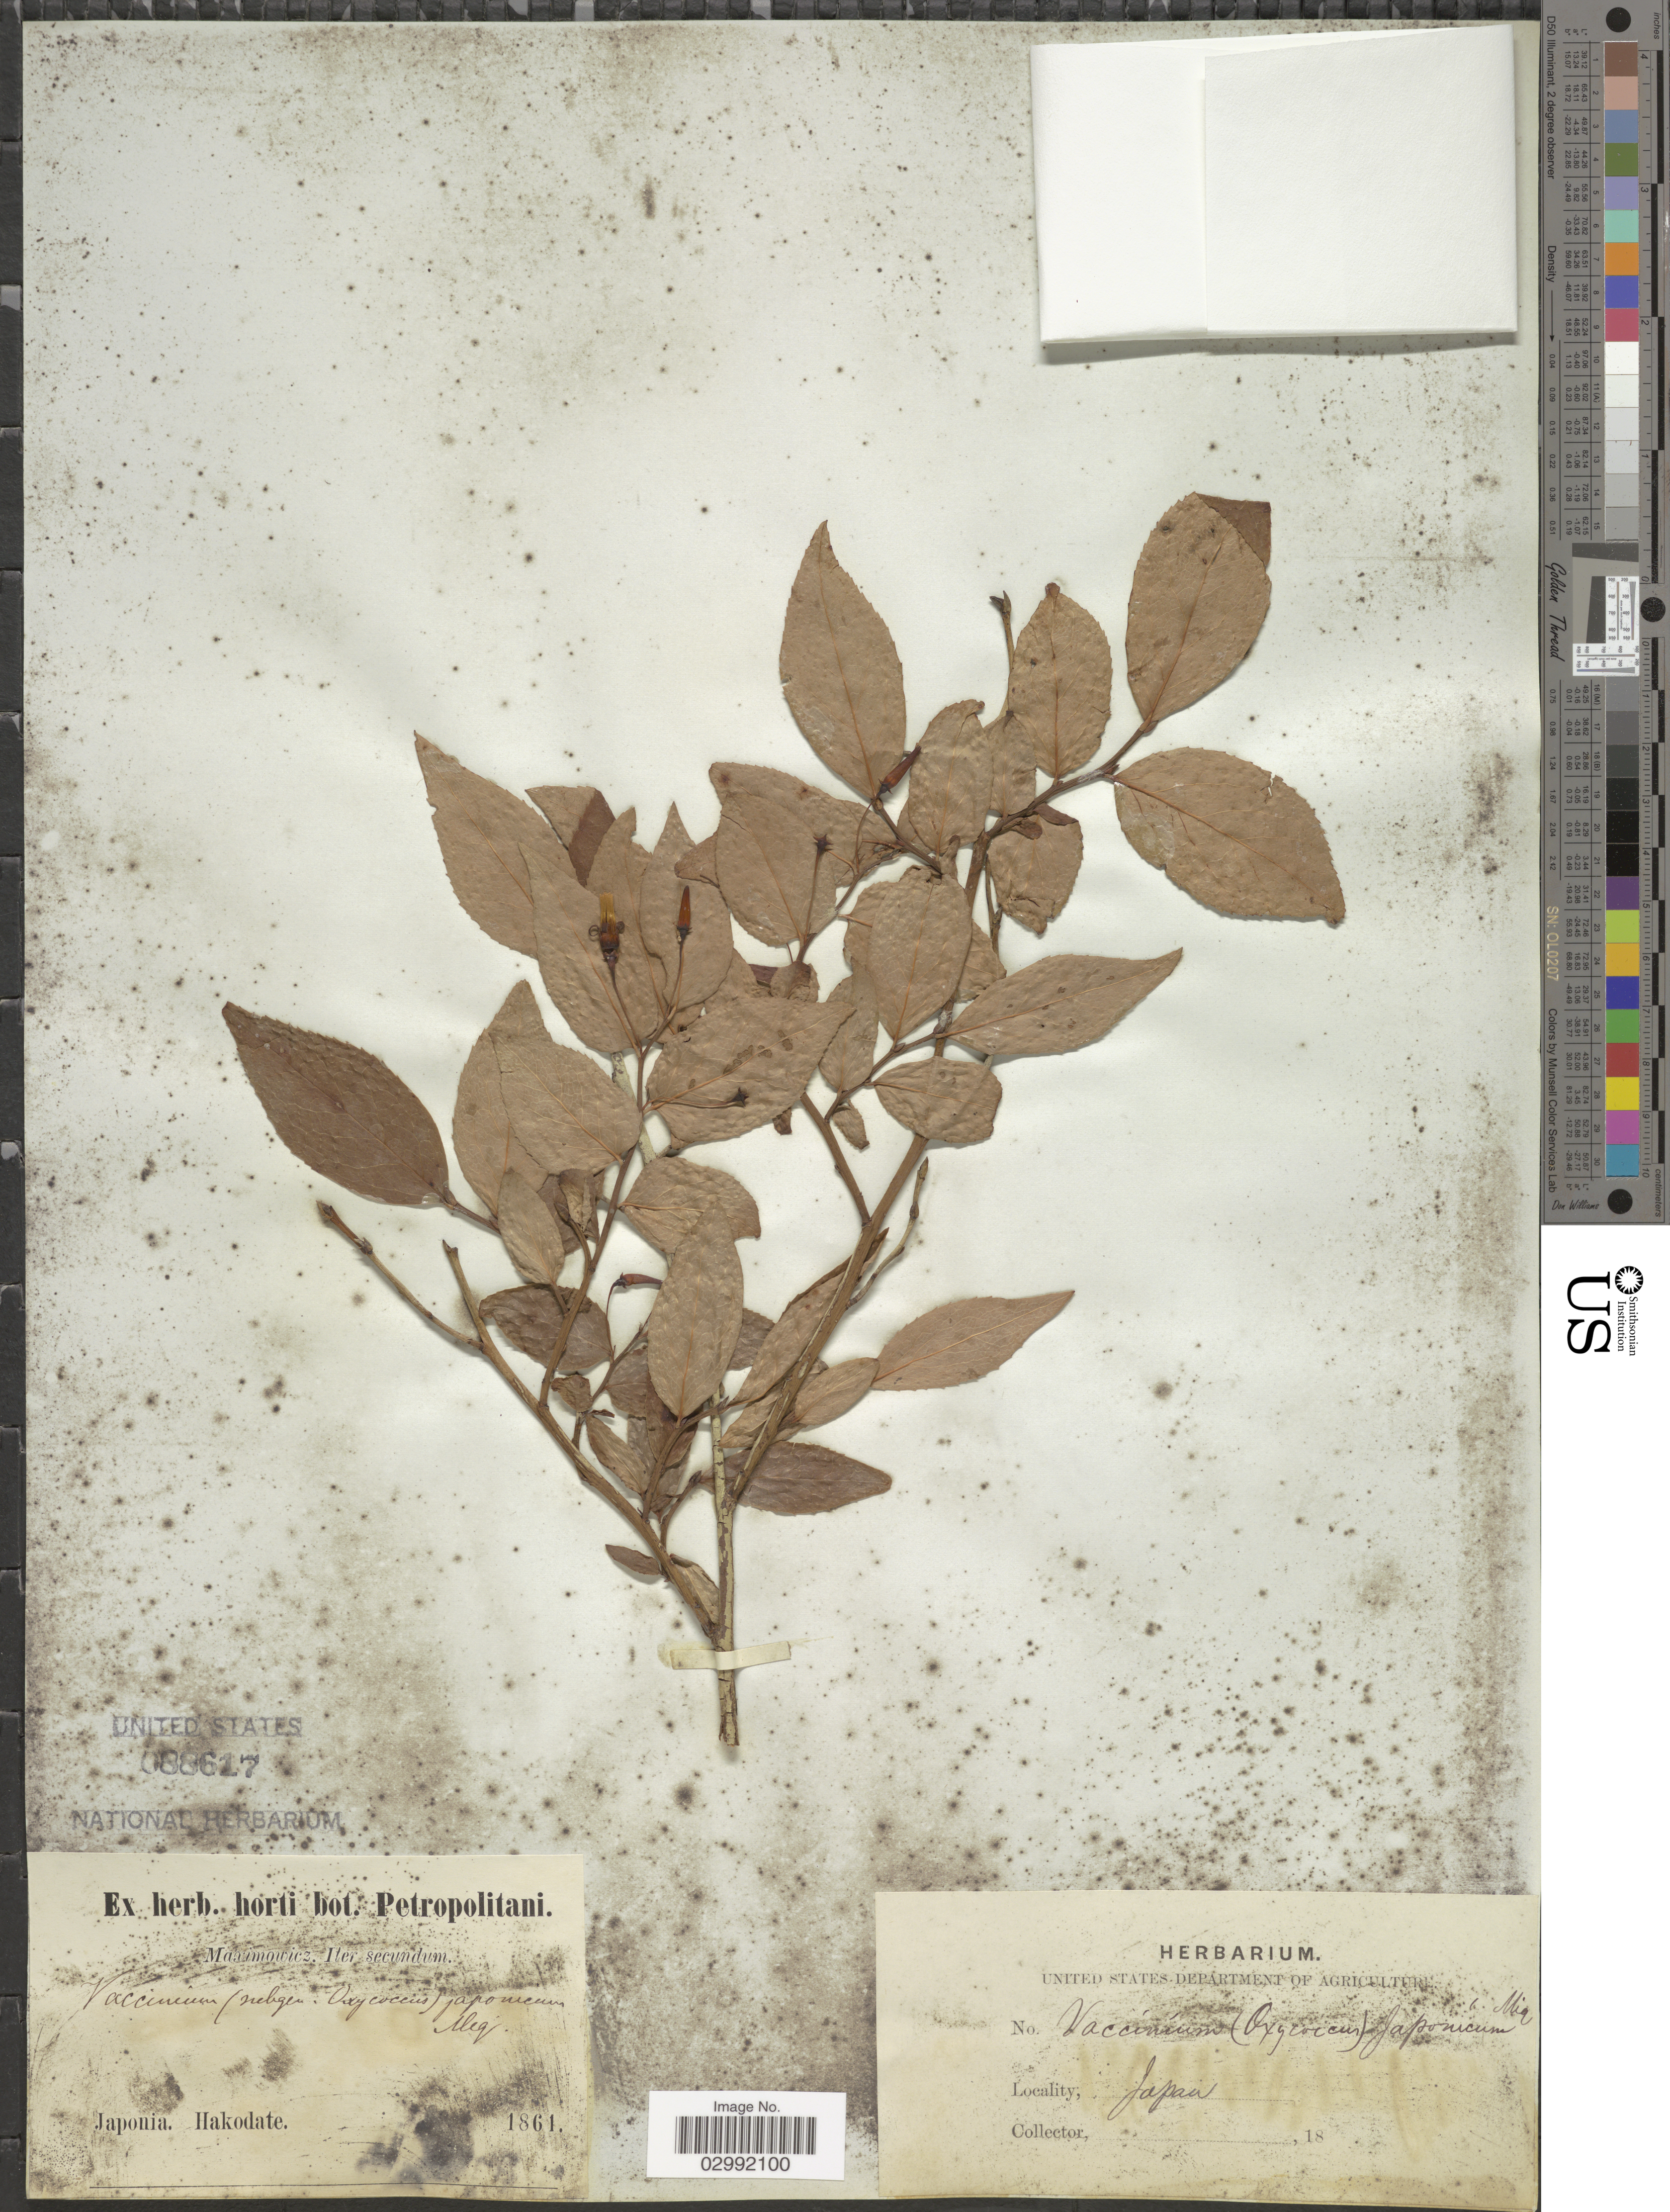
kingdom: Plantae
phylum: Tracheophyta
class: Magnoliopsida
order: Ericales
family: Ericaceae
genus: Vaccinium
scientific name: Vaccinium japonicum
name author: Miq.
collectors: Maximowicz, --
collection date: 1861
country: Japan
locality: Japonia. Hakodate.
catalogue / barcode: US 88617